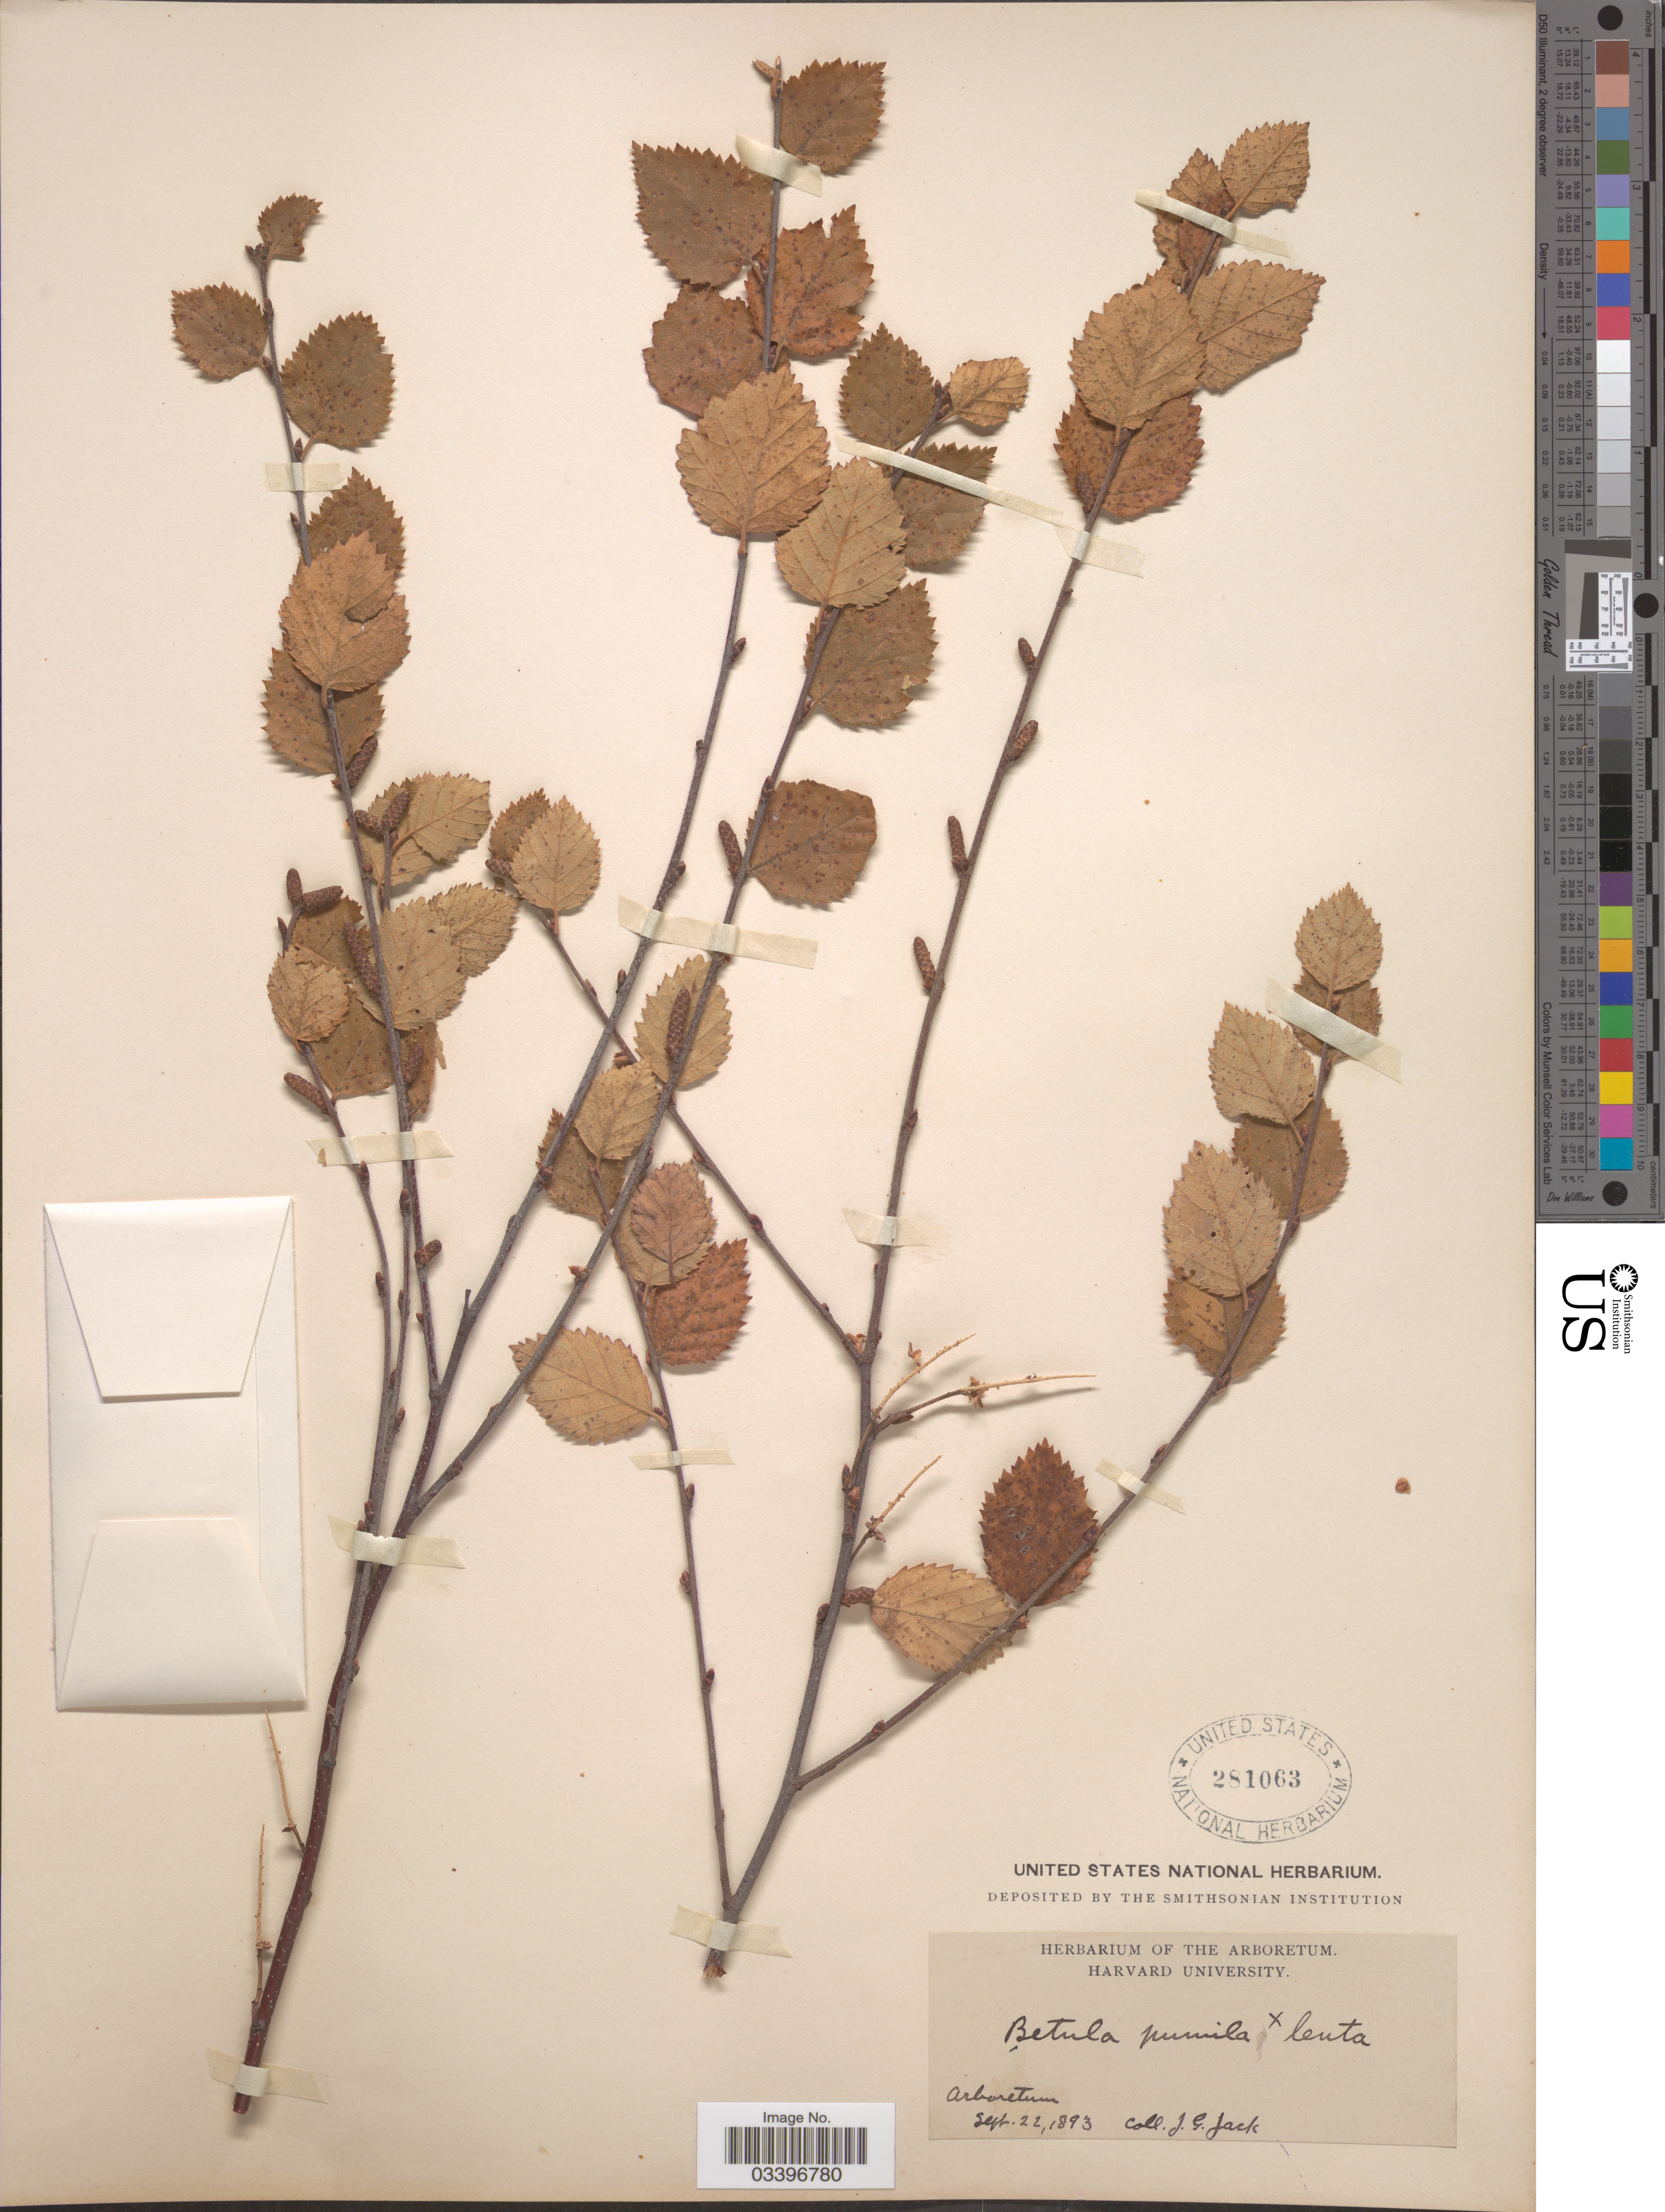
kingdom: Plantae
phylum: Tracheophyta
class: Magnoliopsida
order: Fagales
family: Betulaceae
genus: Betula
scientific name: Betula pumila x B. lenta L.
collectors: J. G. Jack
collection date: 1893-09-22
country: United States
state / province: Massachusetts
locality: Arboretum.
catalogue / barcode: US 281063